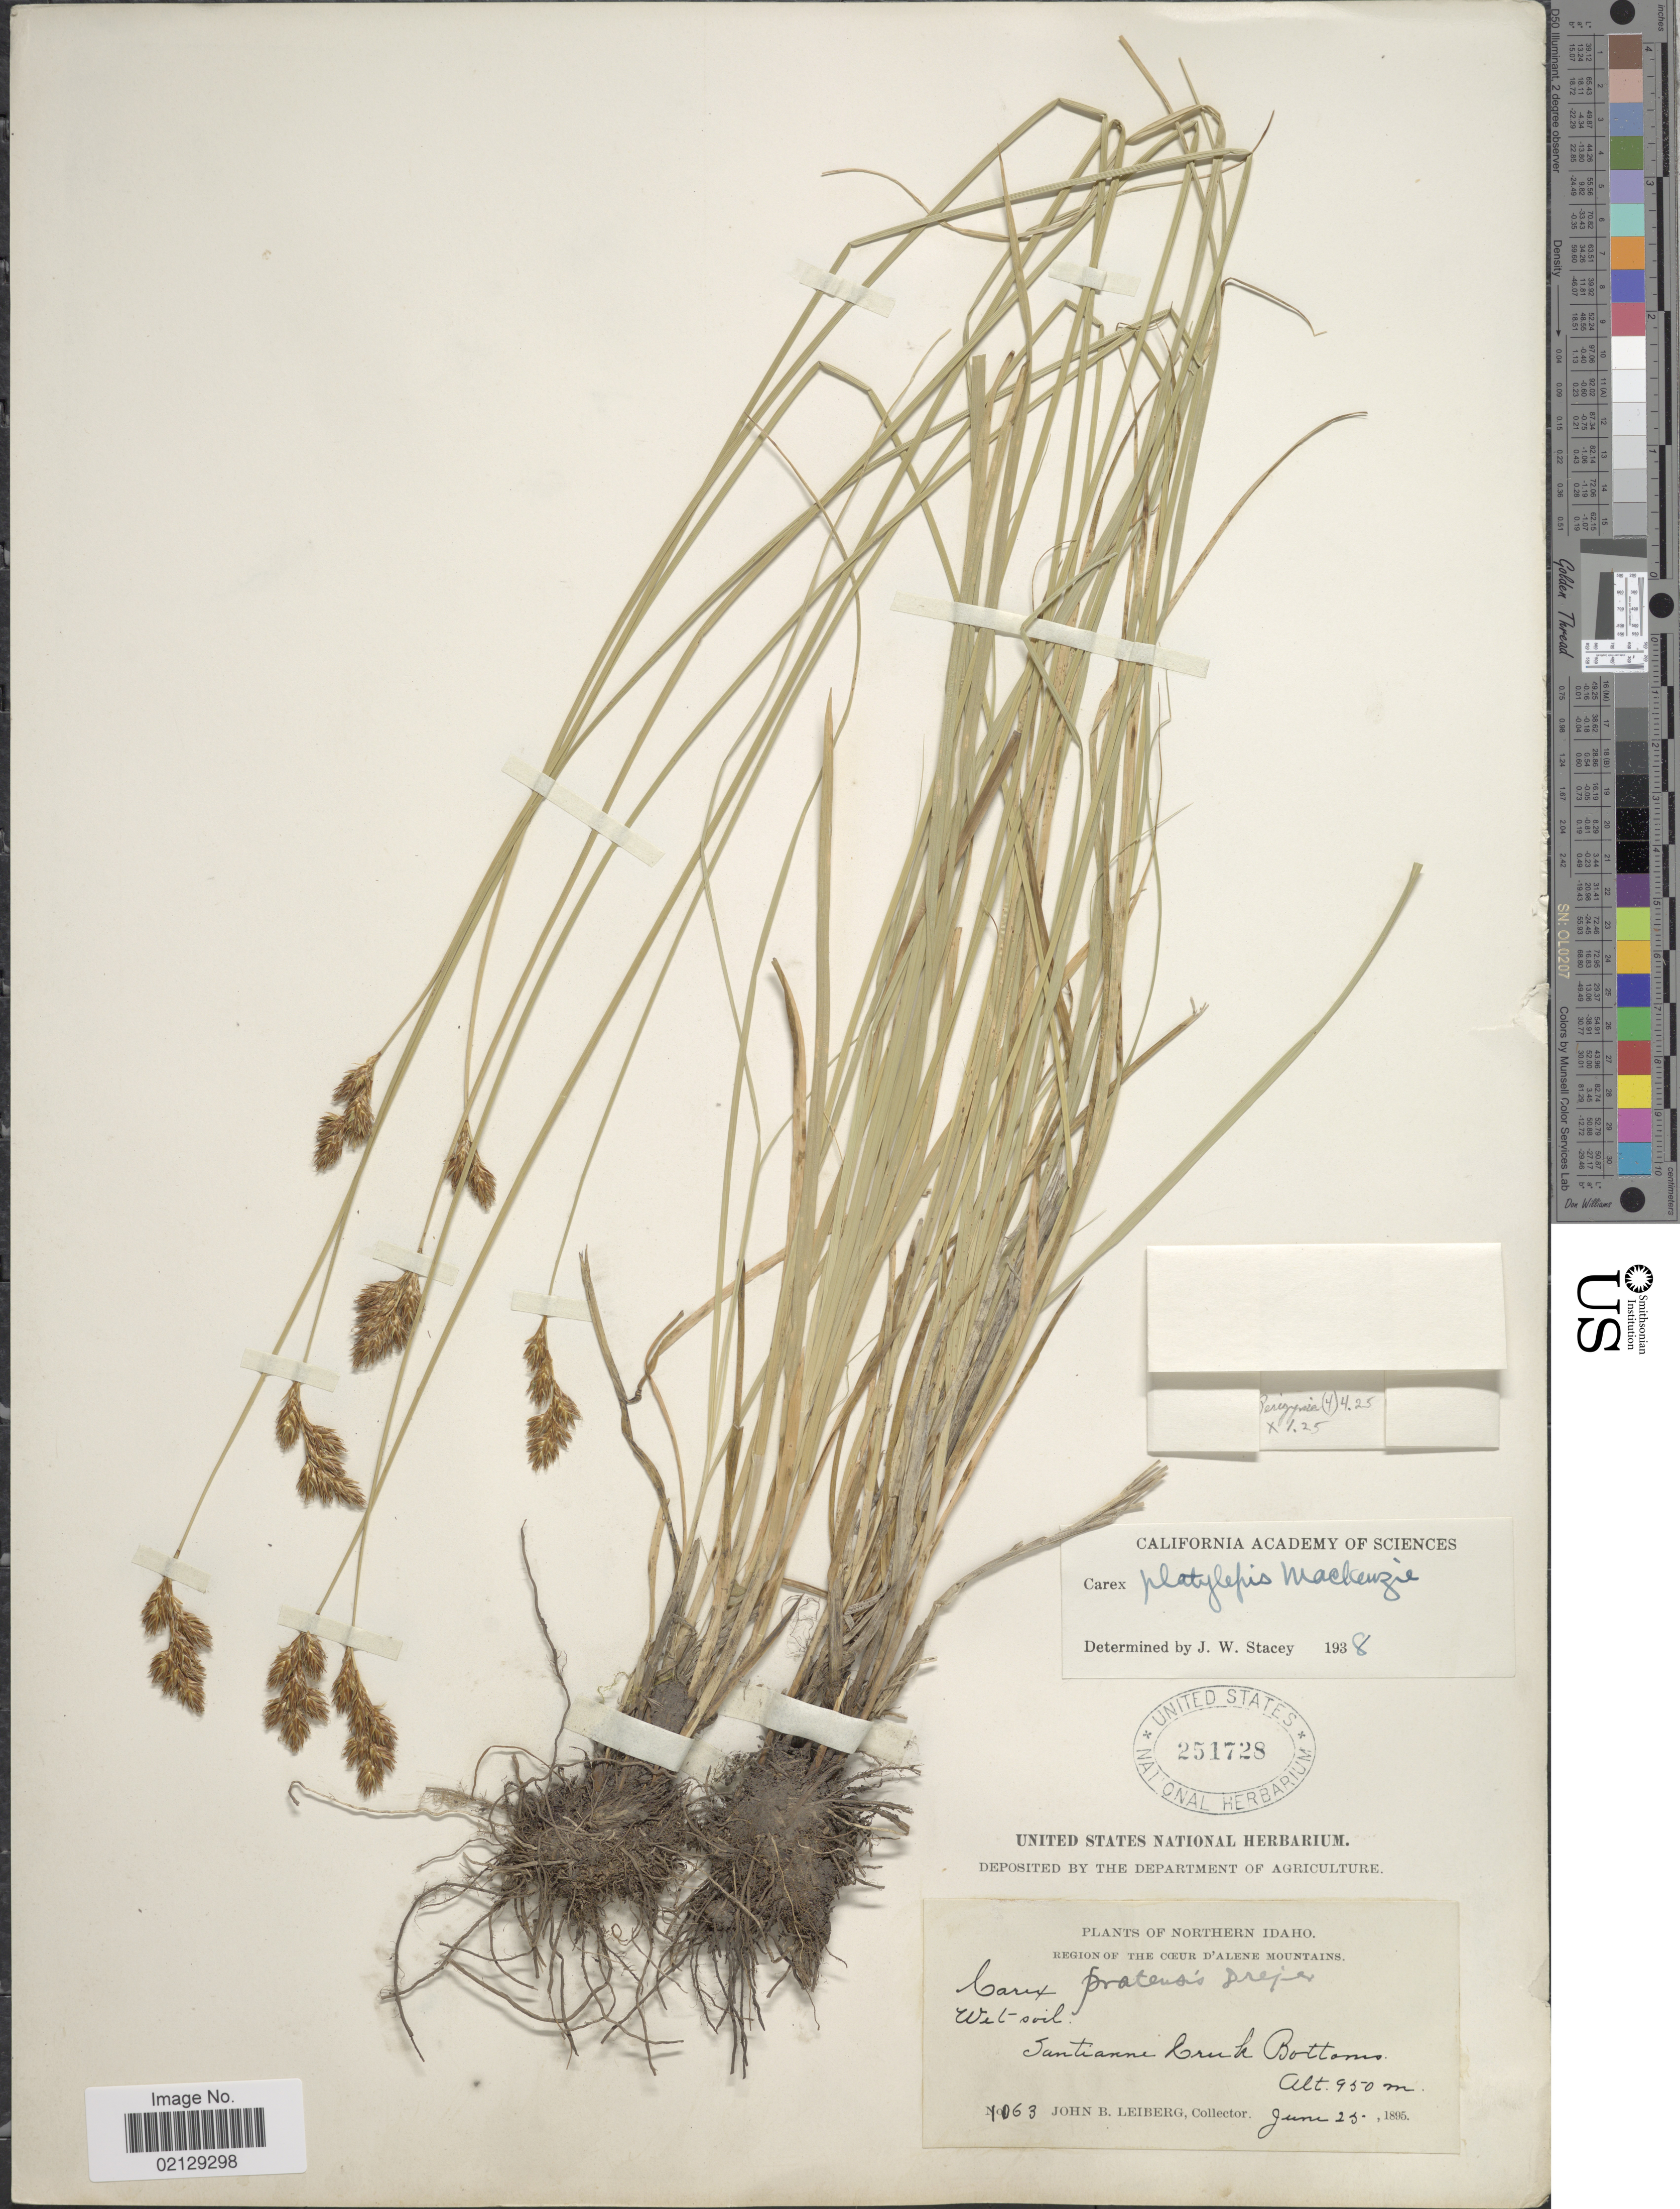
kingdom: Plantae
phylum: Tracheophyta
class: Liliopsida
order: Poales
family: Cyperaceae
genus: Carex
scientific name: Carex praticola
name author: Rydb.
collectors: J. B. Leiberg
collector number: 1063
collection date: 1895-06-25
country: United States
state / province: Idaho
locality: Region of The Coeur D'Alene Mountains, Santiarne Creek Bottoms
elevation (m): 950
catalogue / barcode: US 251728